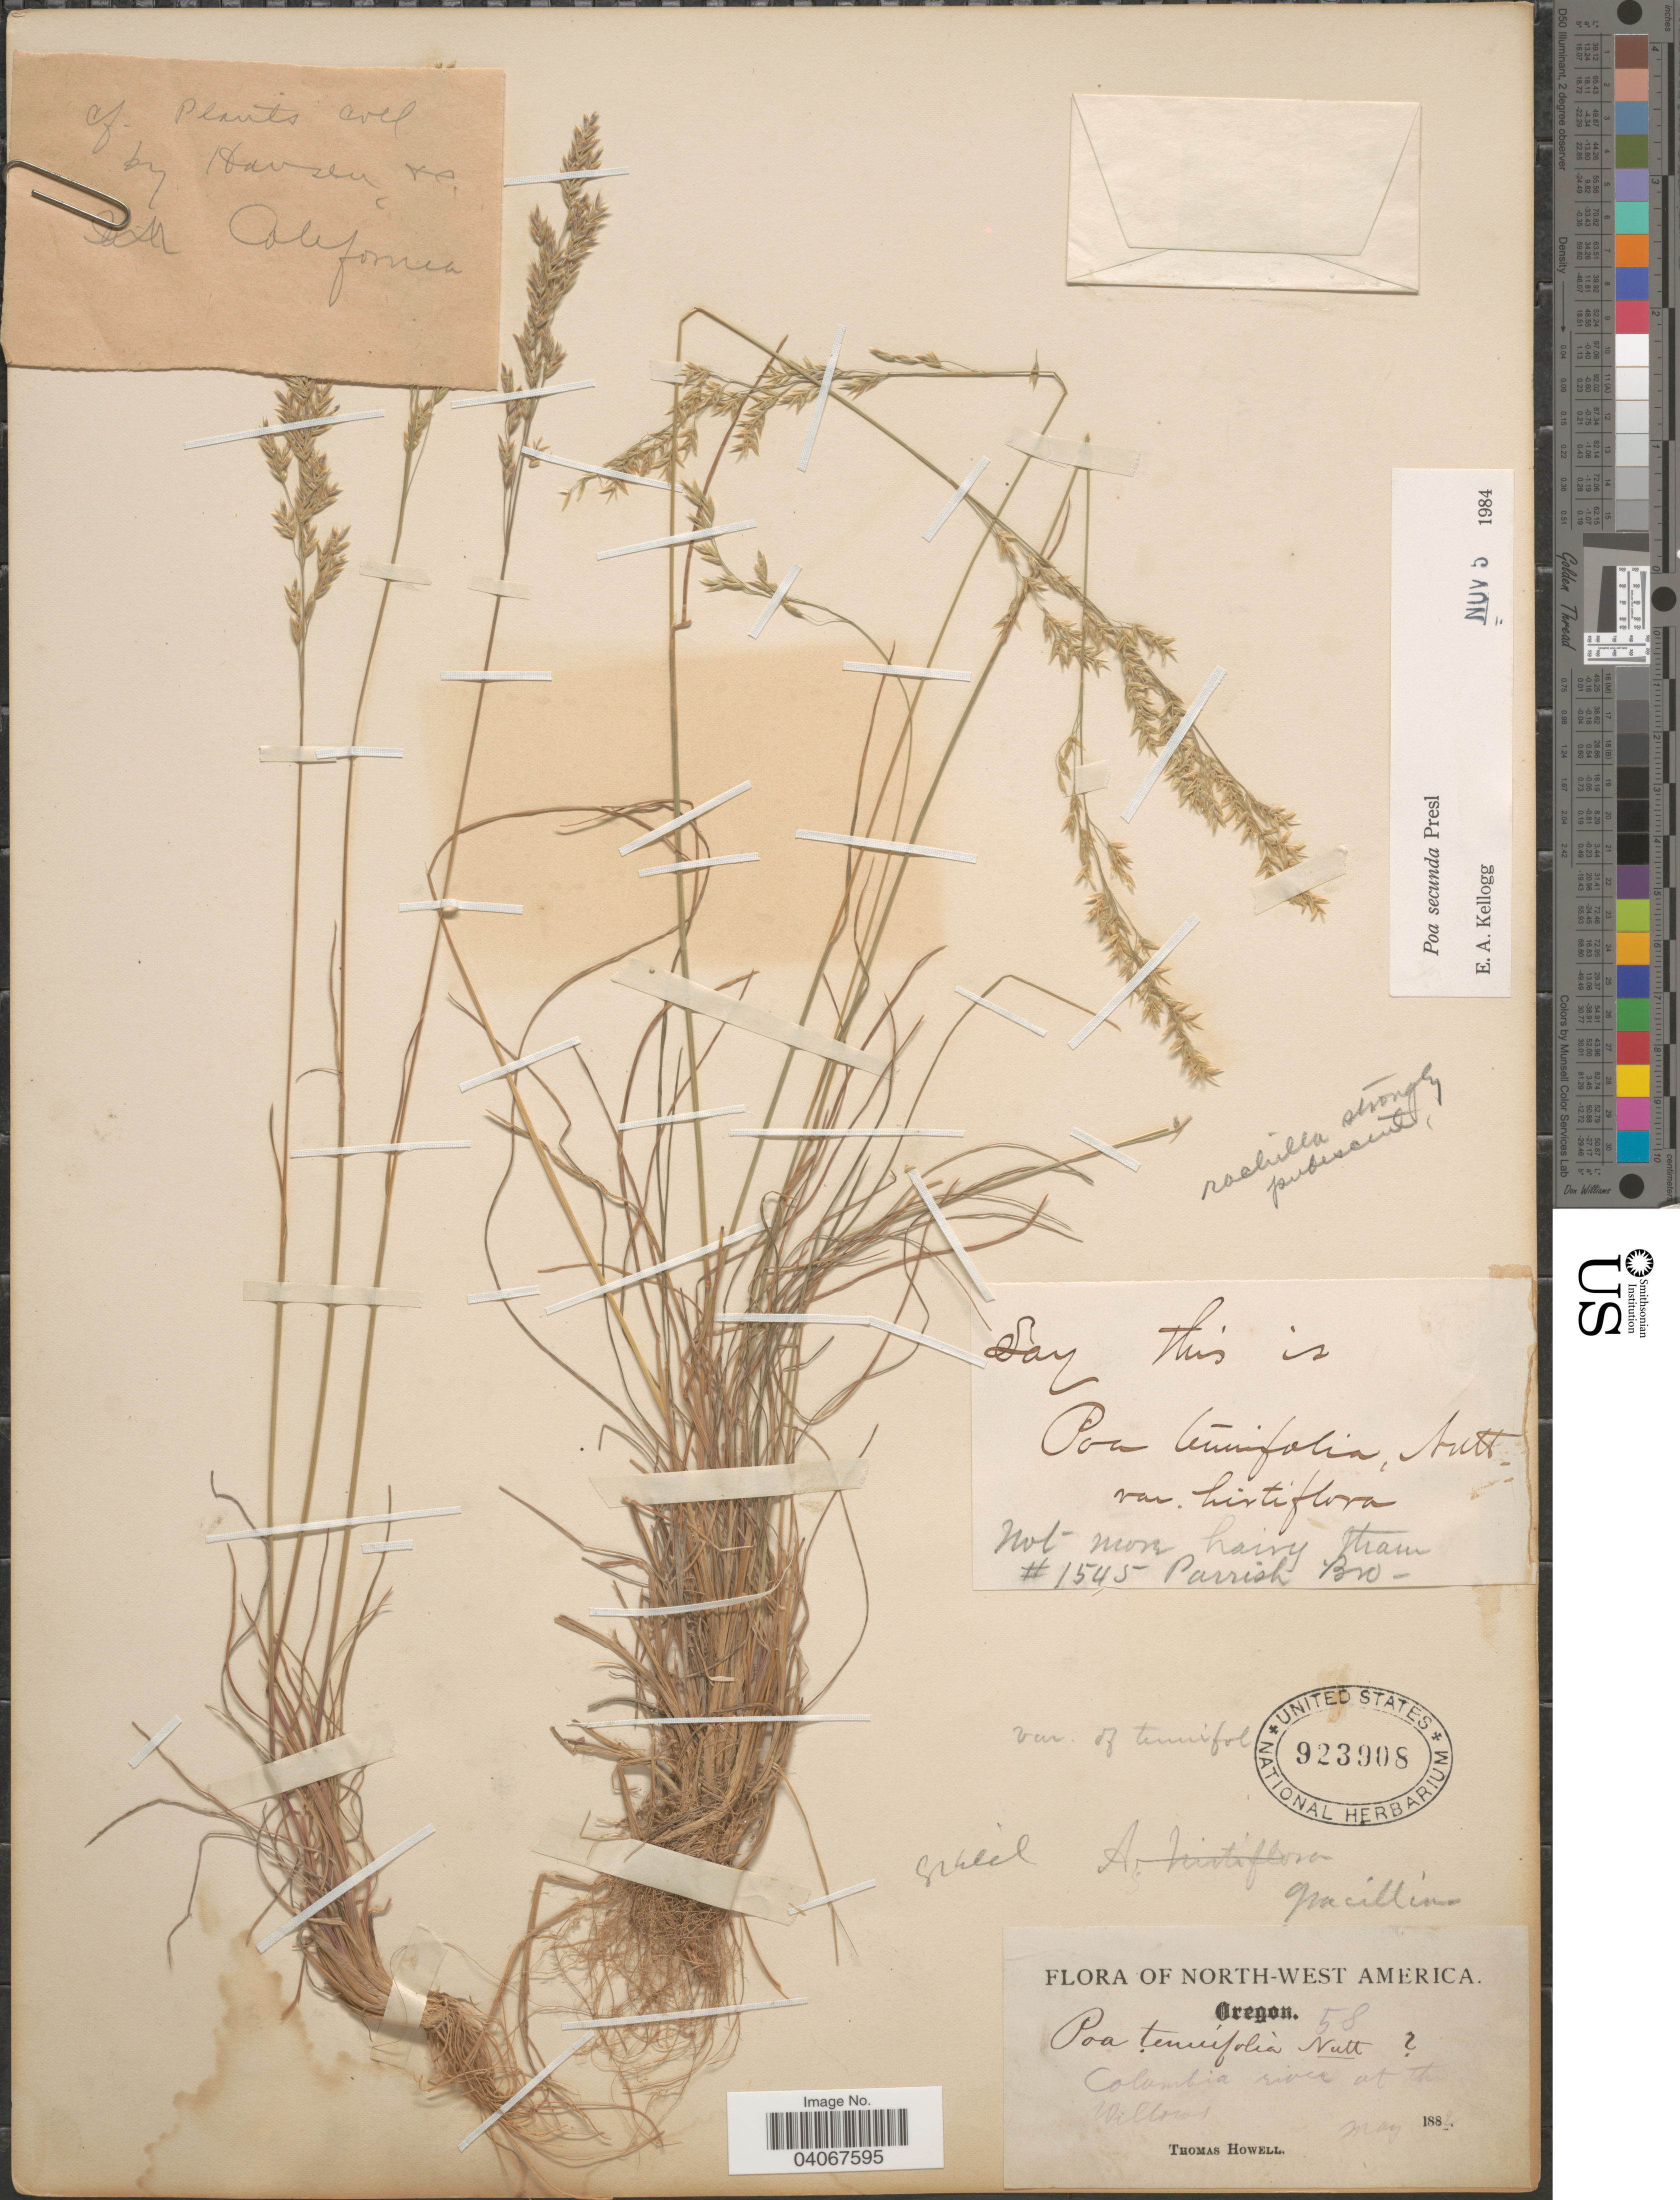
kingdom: Plantae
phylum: Tracheophyta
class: Liliopsida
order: Poales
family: Poaceae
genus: Poa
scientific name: Poa secunda subsp. secunda var. secunda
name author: J. Presl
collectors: T. Howell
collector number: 58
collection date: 1882-05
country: United States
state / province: Oregon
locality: Columbia river at the Willows.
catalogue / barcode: US 923908